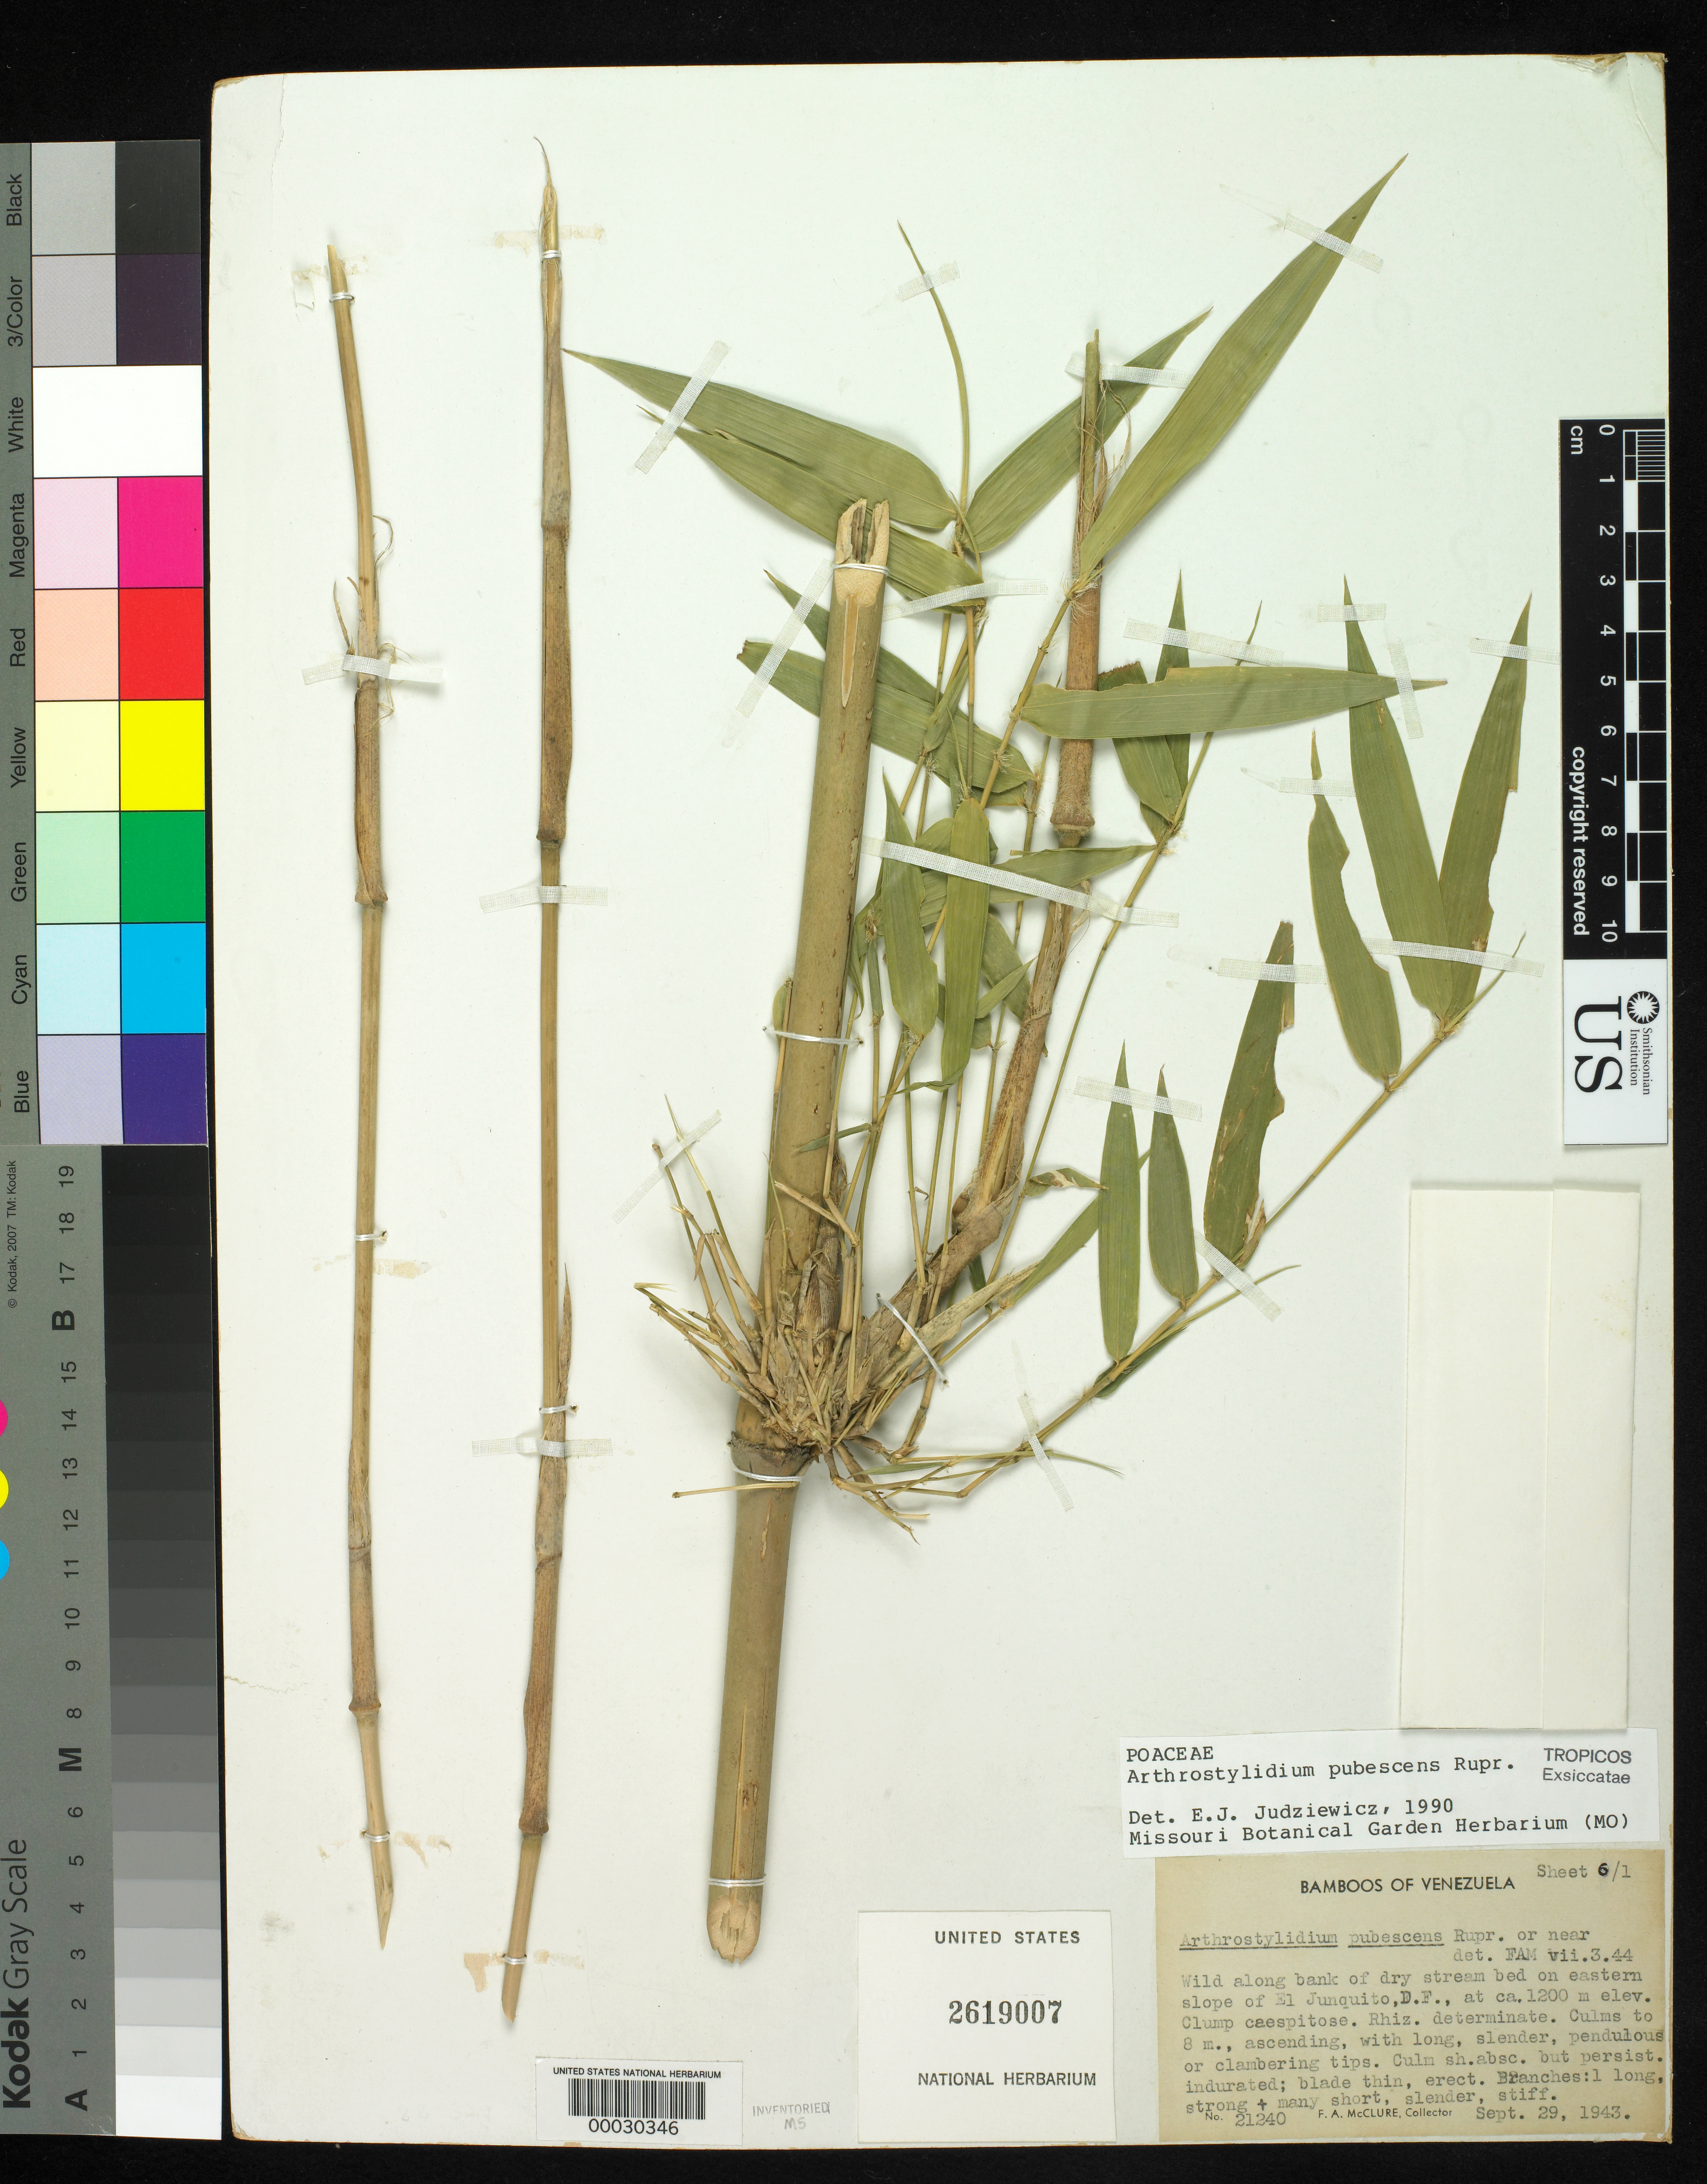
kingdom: Plantae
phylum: Tracheophyta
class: Liliopsida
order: Poales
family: Poaceae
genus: Arthrostylidium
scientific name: Arthrostylidium pubescens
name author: Rupr.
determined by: Judziewicz, E. J.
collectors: F. A. McClure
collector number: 21240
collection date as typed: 29 Sep 1943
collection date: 1943-09-29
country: Venezuela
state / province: Distrito Federal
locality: On eastern slope of el junquito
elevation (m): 1200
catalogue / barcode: US 2619007